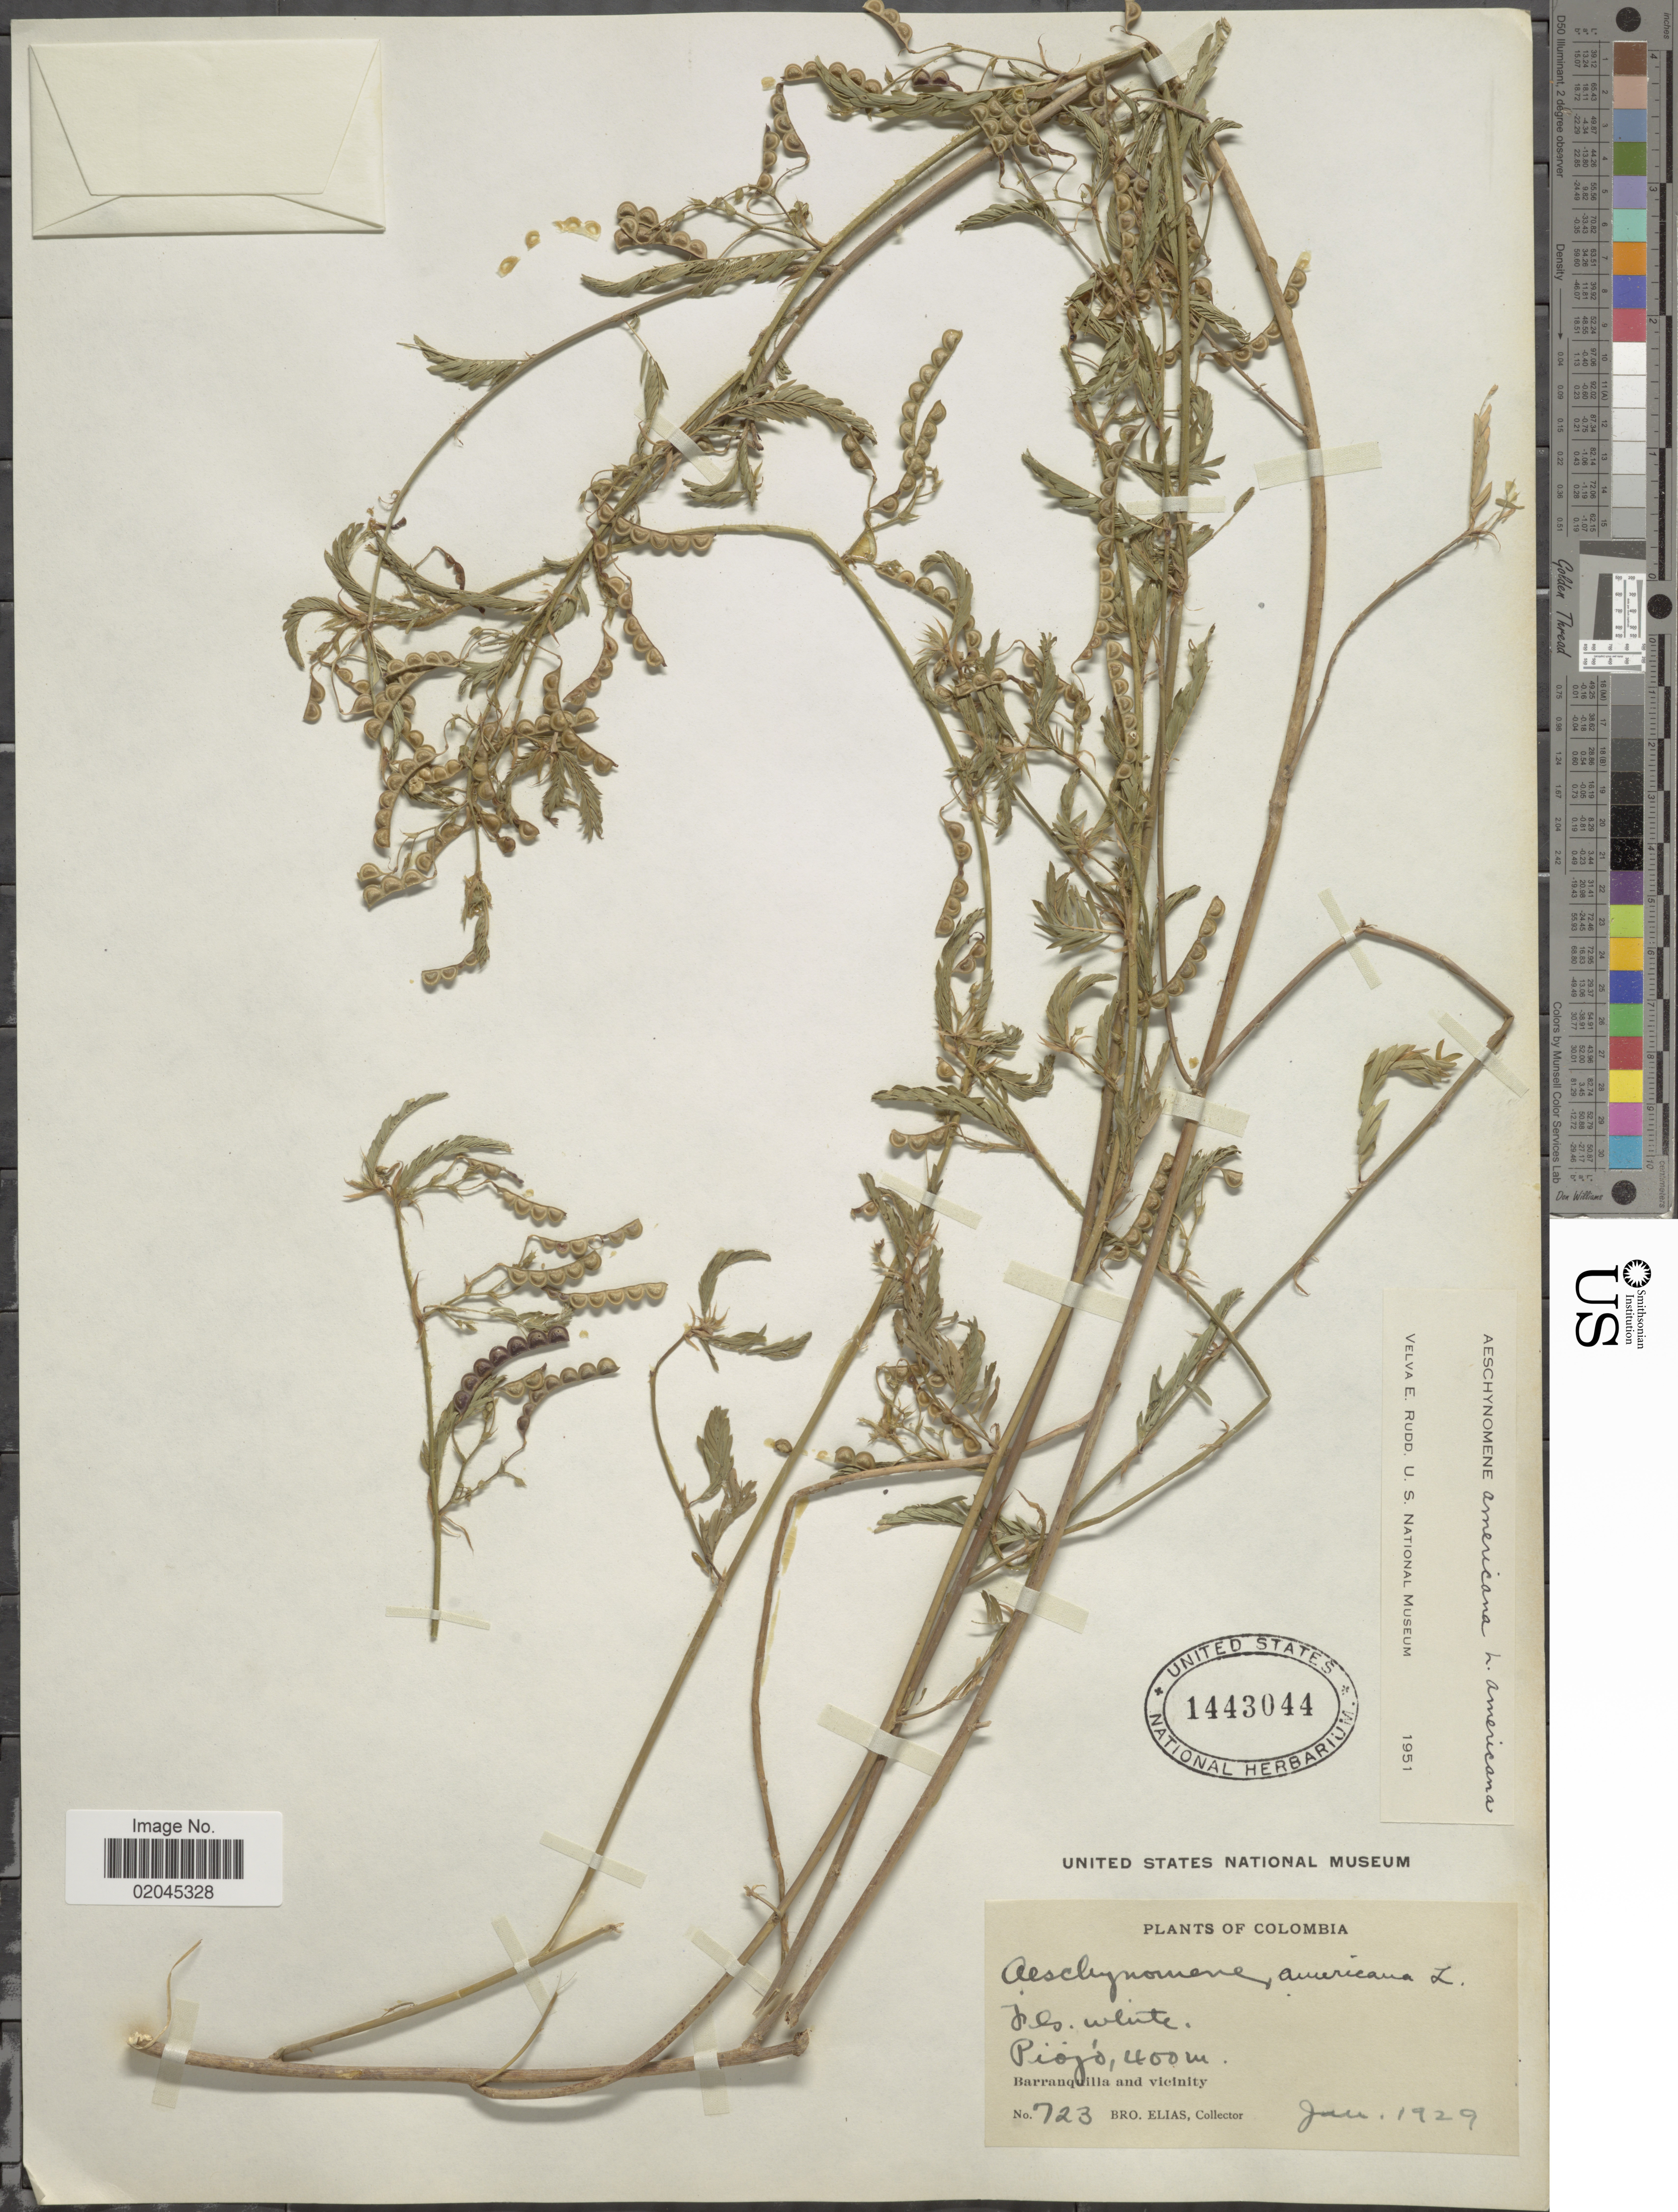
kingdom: Plantae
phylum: Tracheophyta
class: Magnoliopsida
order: Fabales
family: Fabaceae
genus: Aeschynomene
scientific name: Aeschynomene americana var. americana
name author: L.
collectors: Bro. Elias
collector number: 723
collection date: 1929-01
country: Colombia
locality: Piojó, Barranquila and vicinity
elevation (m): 400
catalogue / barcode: US 1443044